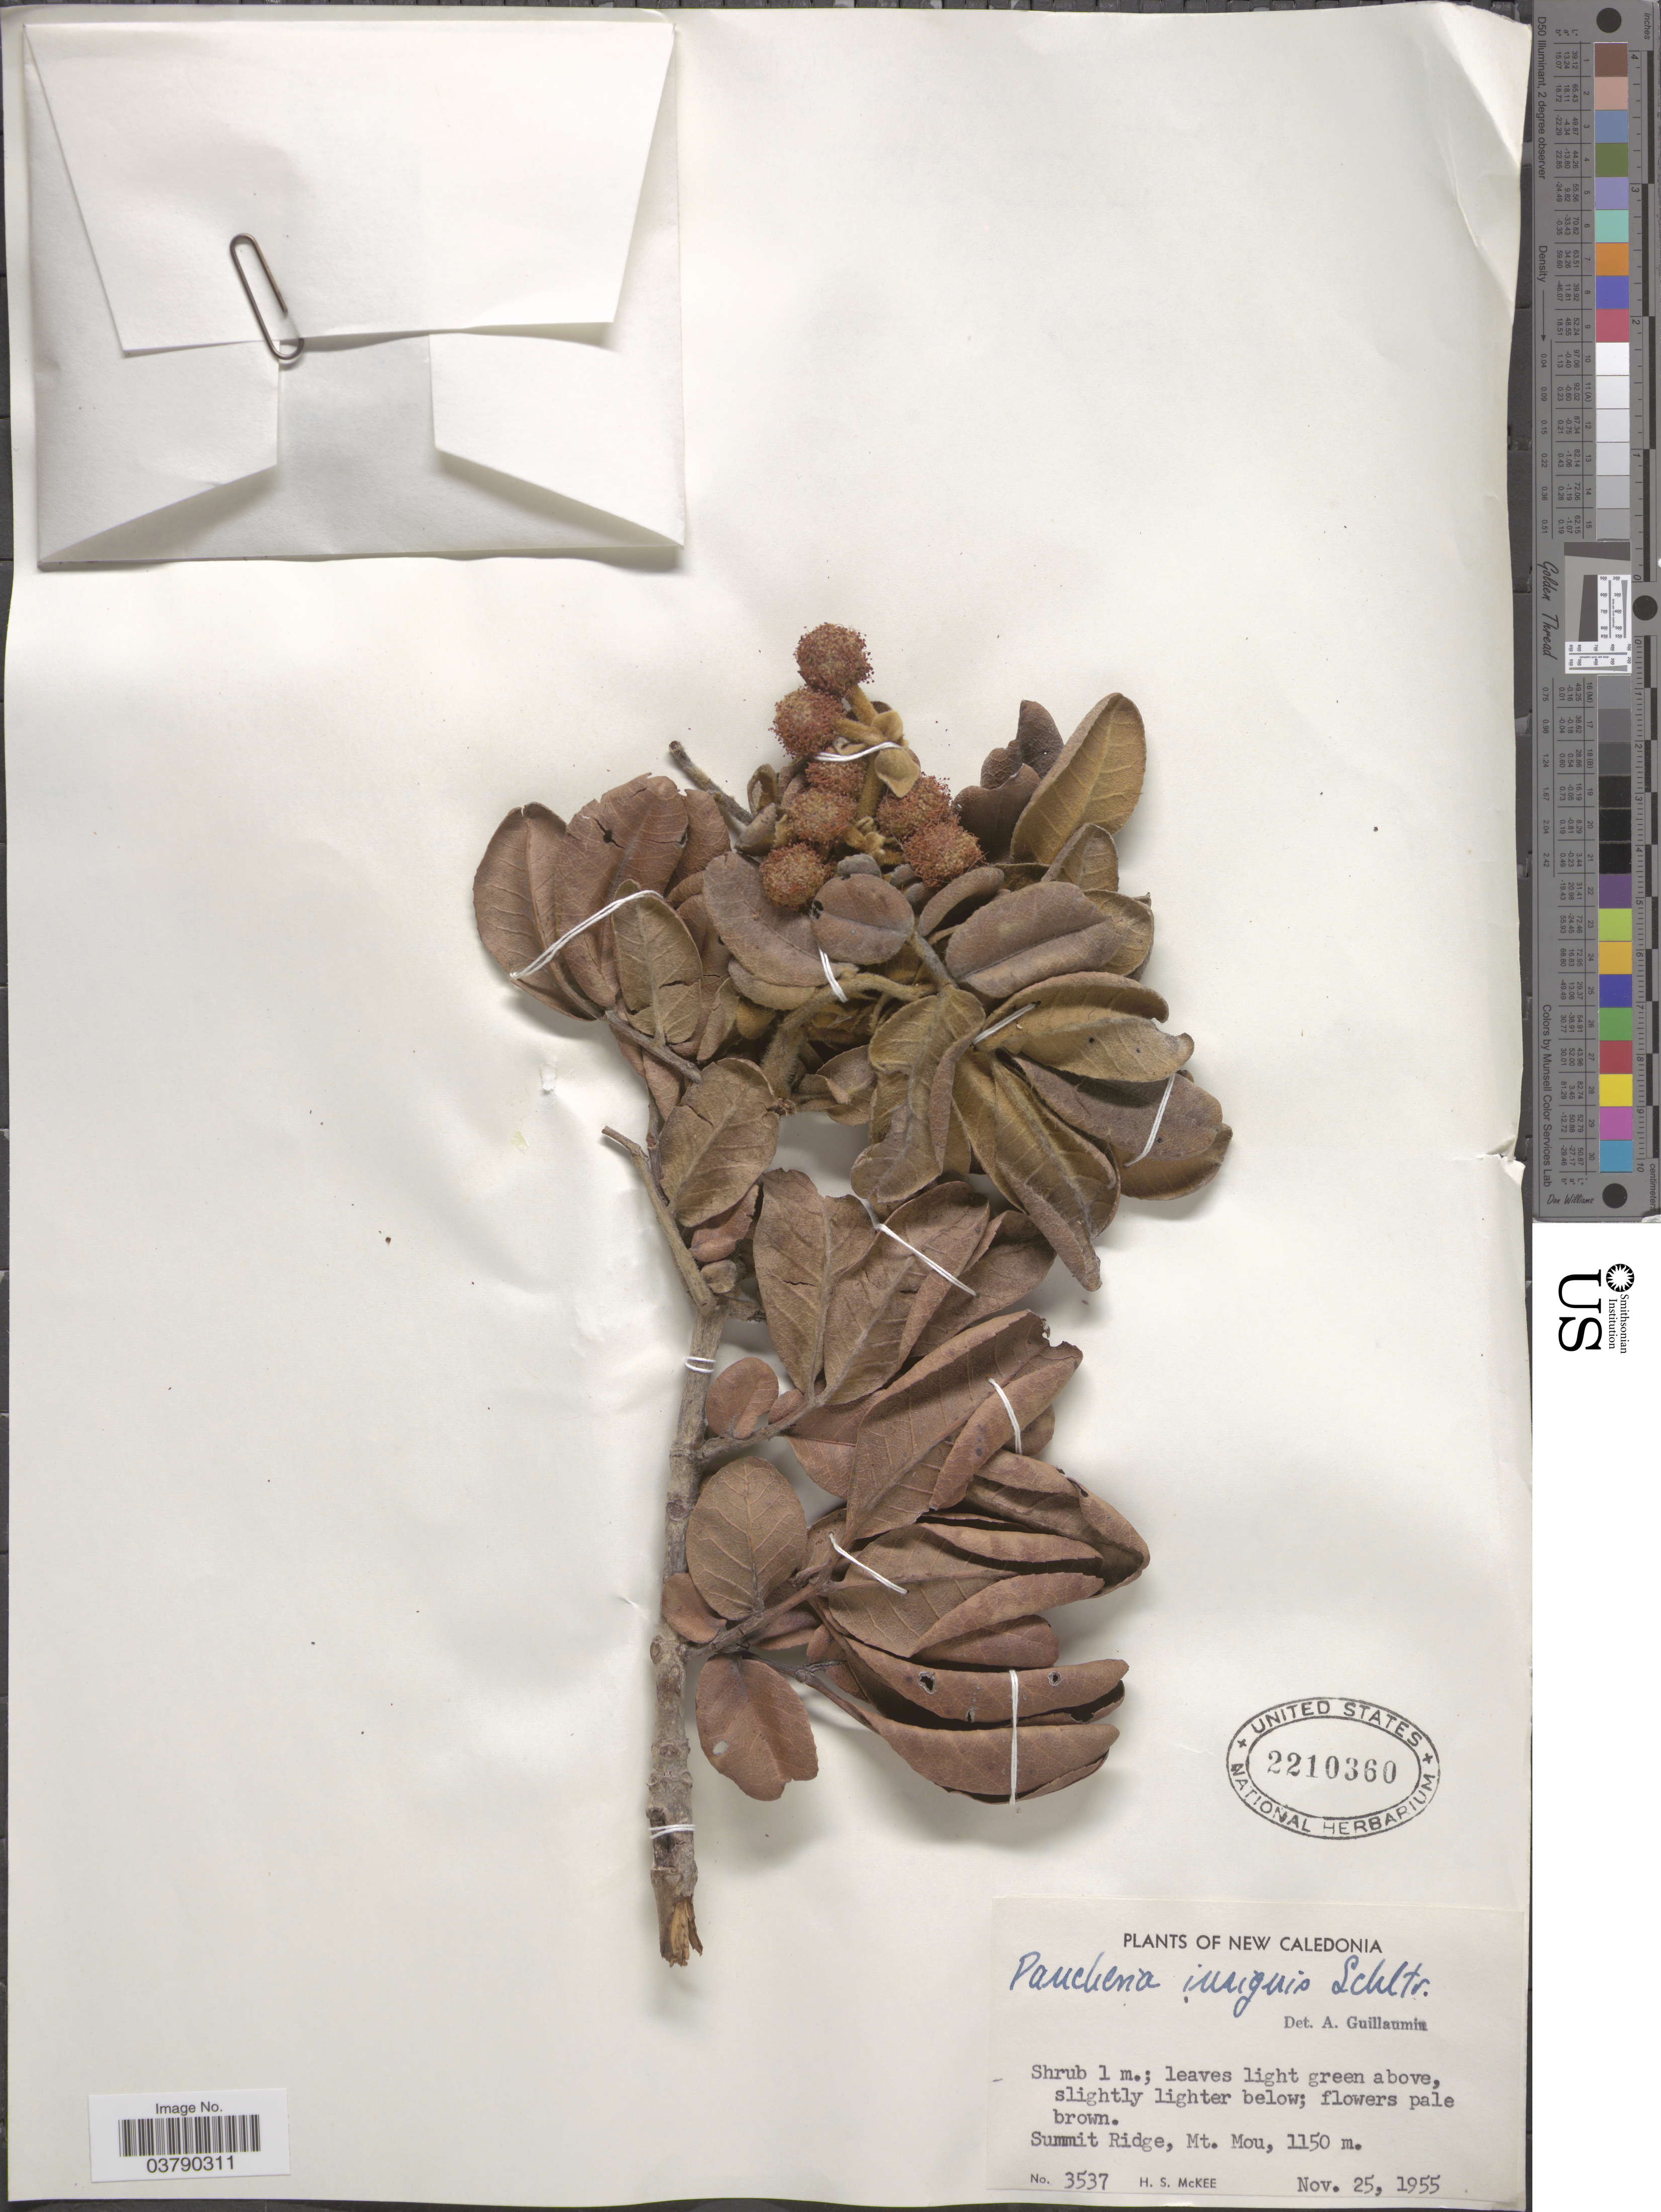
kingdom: Plantae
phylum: Tracheophyta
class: Magnoliopsida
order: Oxalidales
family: Cunoniaceae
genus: Pancheria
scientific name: Pancheria insignis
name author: Schltr.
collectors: H. S. McKee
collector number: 3537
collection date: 1955-11-25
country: New Caledonia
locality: Summit Range, Mt. Mou.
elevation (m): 1150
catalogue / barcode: US 2210360